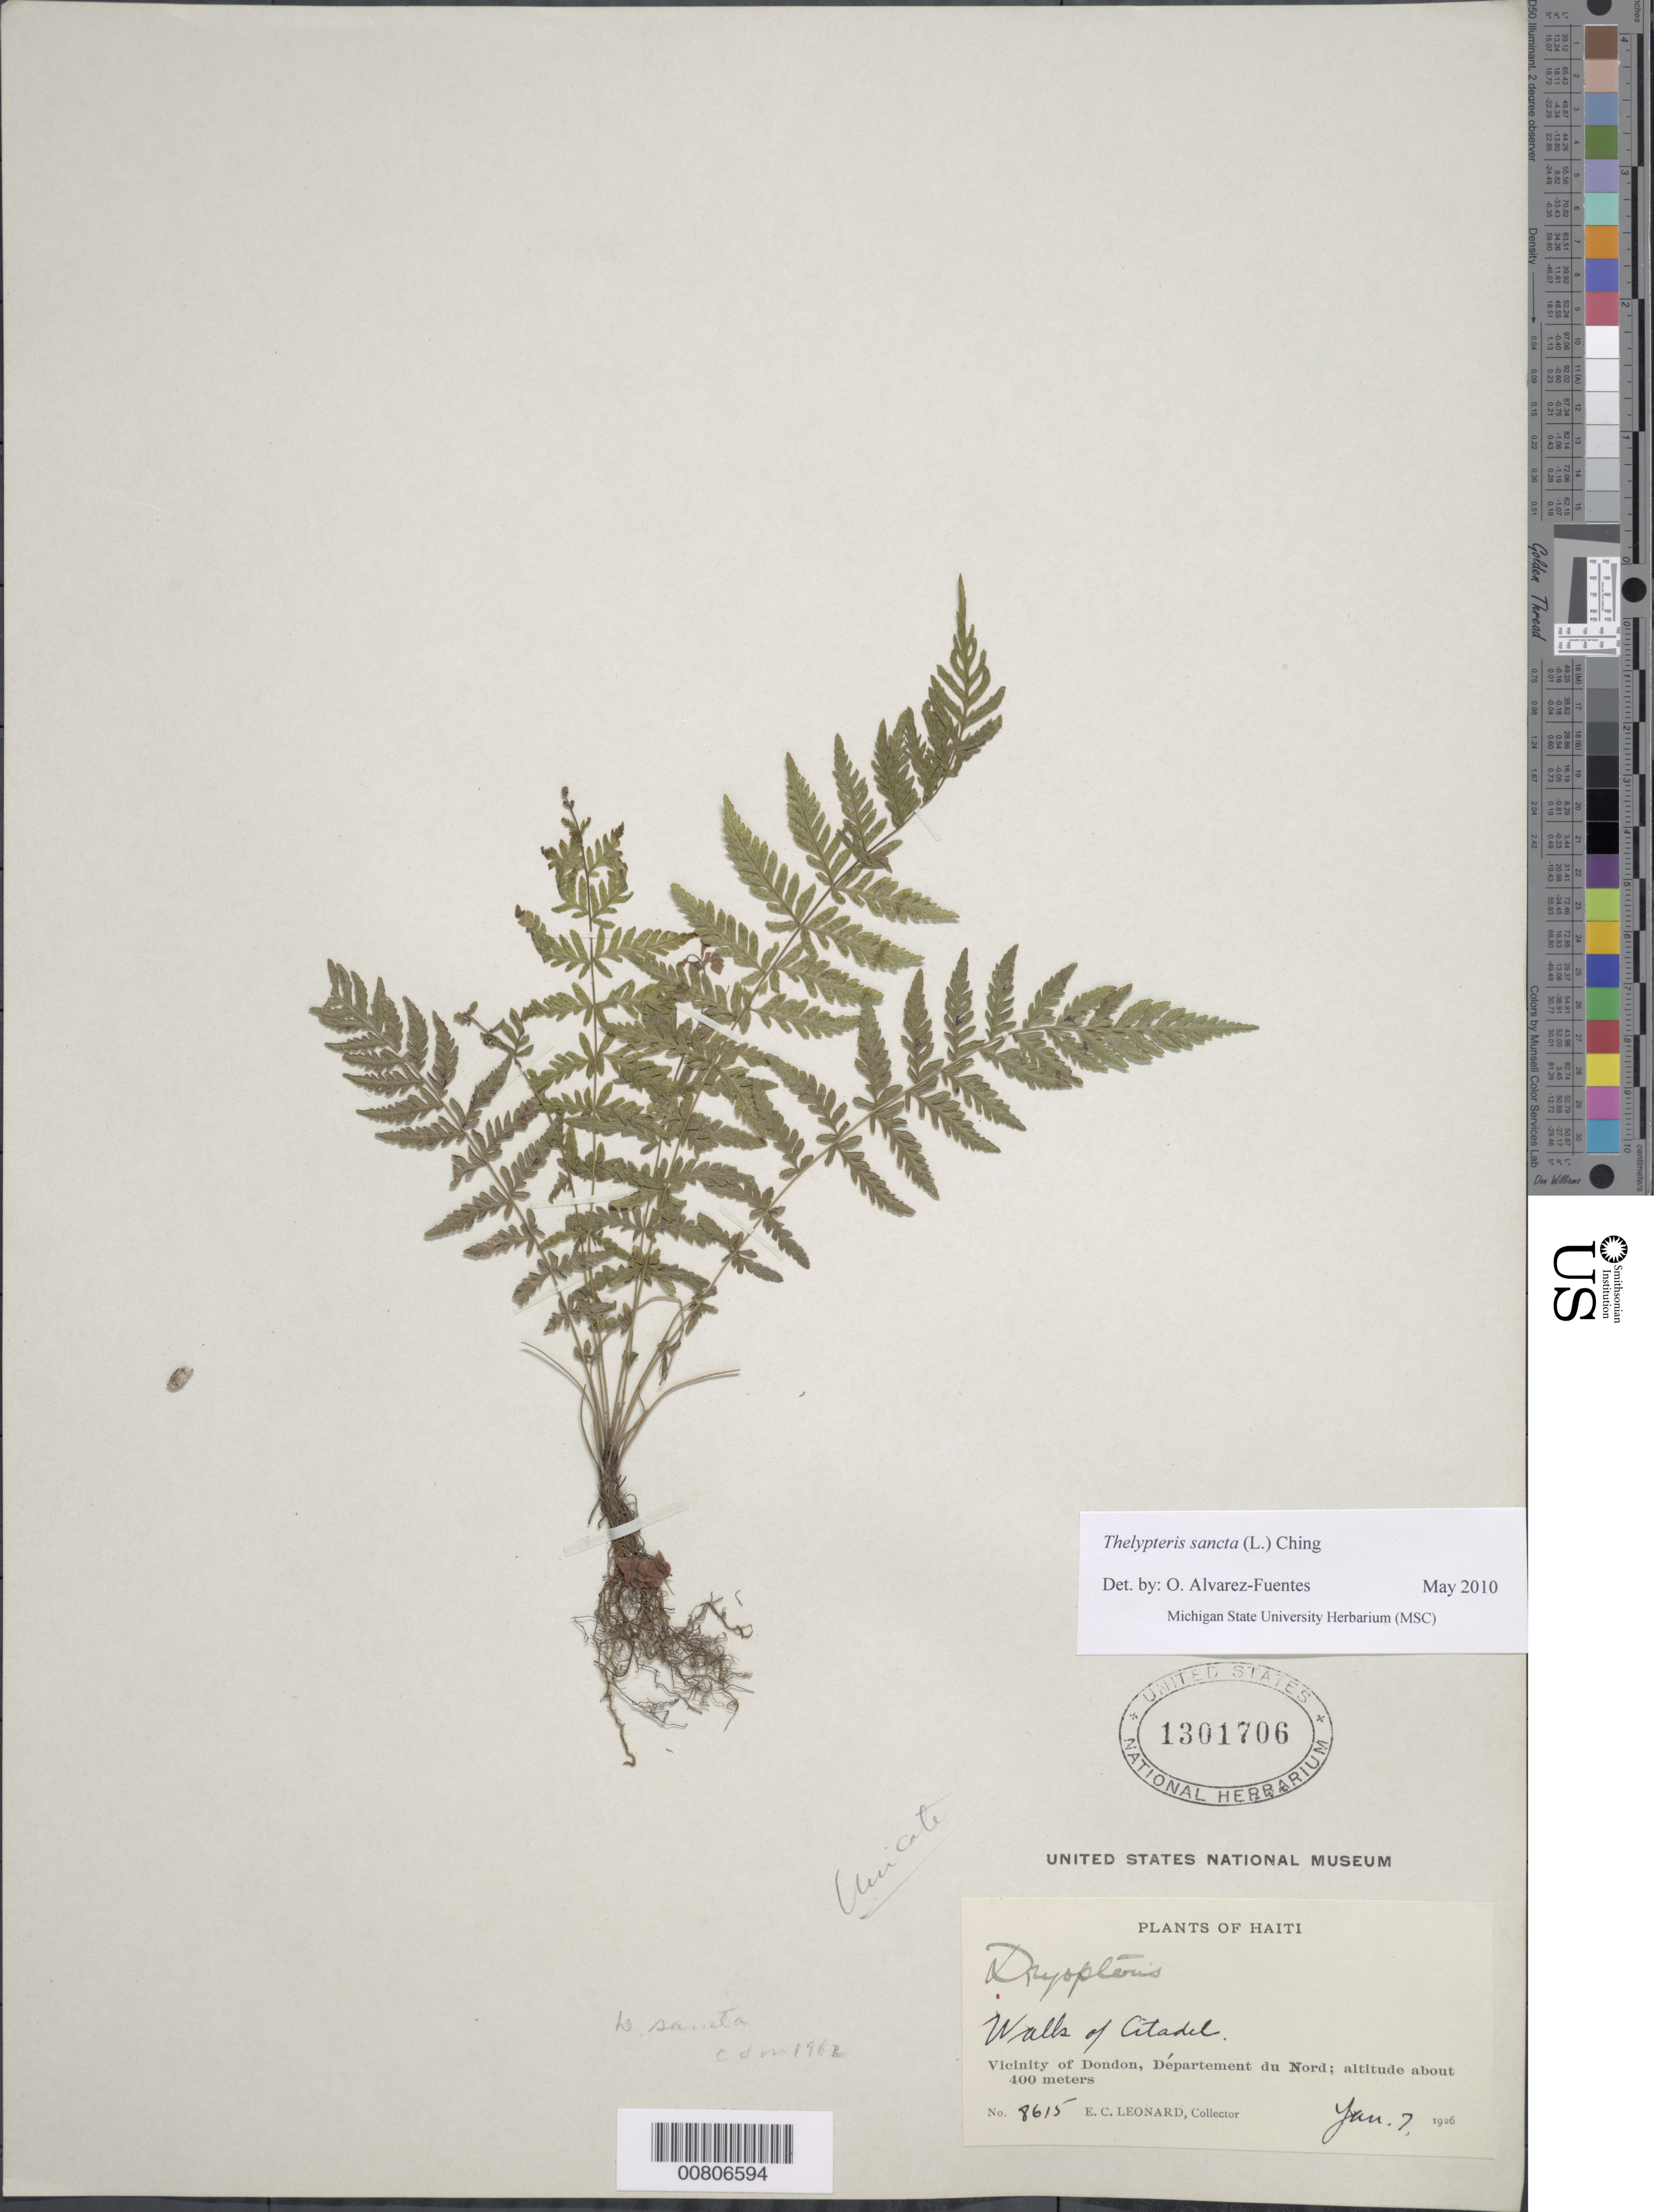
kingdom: Plantae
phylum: Tracheophyta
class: Polypodiopsida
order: Polypodiales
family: Thelypteridaceae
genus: Amauropelta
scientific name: Amauropelta sancta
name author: (L.) Pic. Serm.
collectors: E. C. Leonard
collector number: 8615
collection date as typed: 07 Jan 1926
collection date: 1926-01-07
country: Haiti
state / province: Nord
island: Hispaniola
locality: Dondon vicinity, Citadel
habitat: On walls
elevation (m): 400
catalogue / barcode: US 1301706